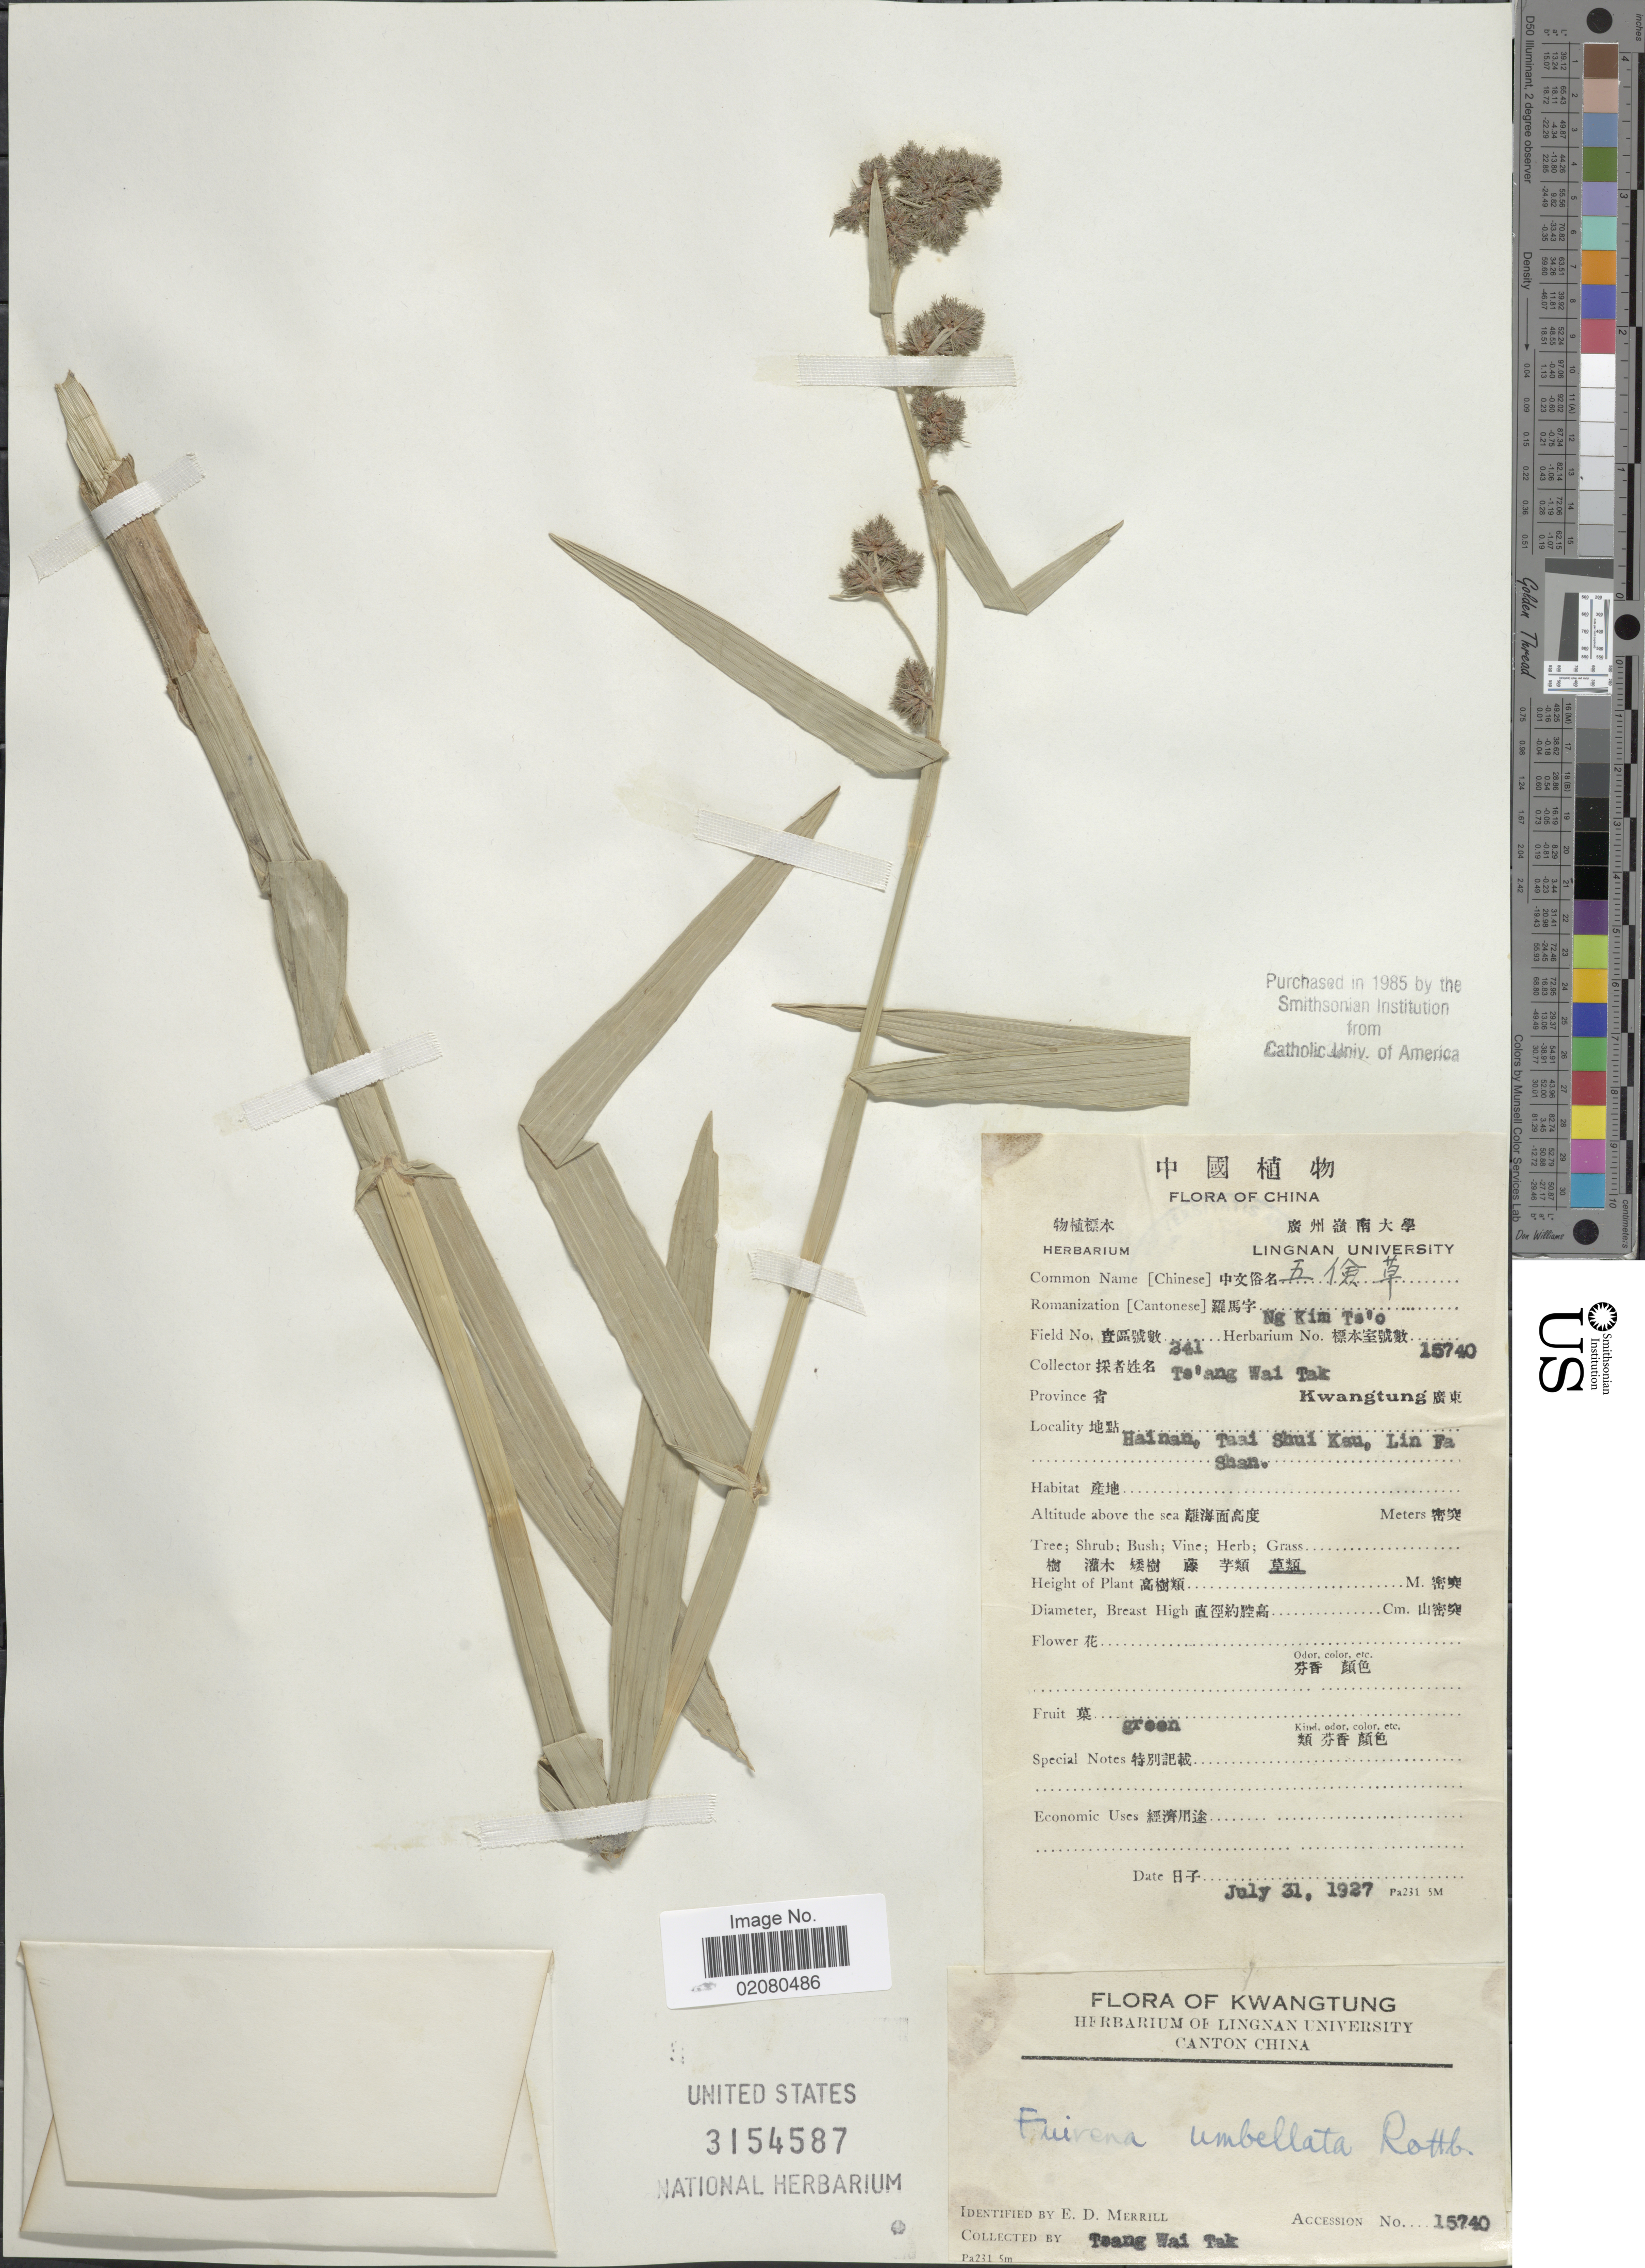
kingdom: Plantae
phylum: Tracheophyta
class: Liliopsida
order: Poales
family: Cyperaceae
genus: Fuirena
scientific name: Fuirena umbellata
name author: Rottb.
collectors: W. T. Tsang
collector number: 15740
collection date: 1927-07-31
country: China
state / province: Guangdong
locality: Kwangtung, Hainan, Taai Shui Kau, Lin Fa Shan.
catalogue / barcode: US 3154587